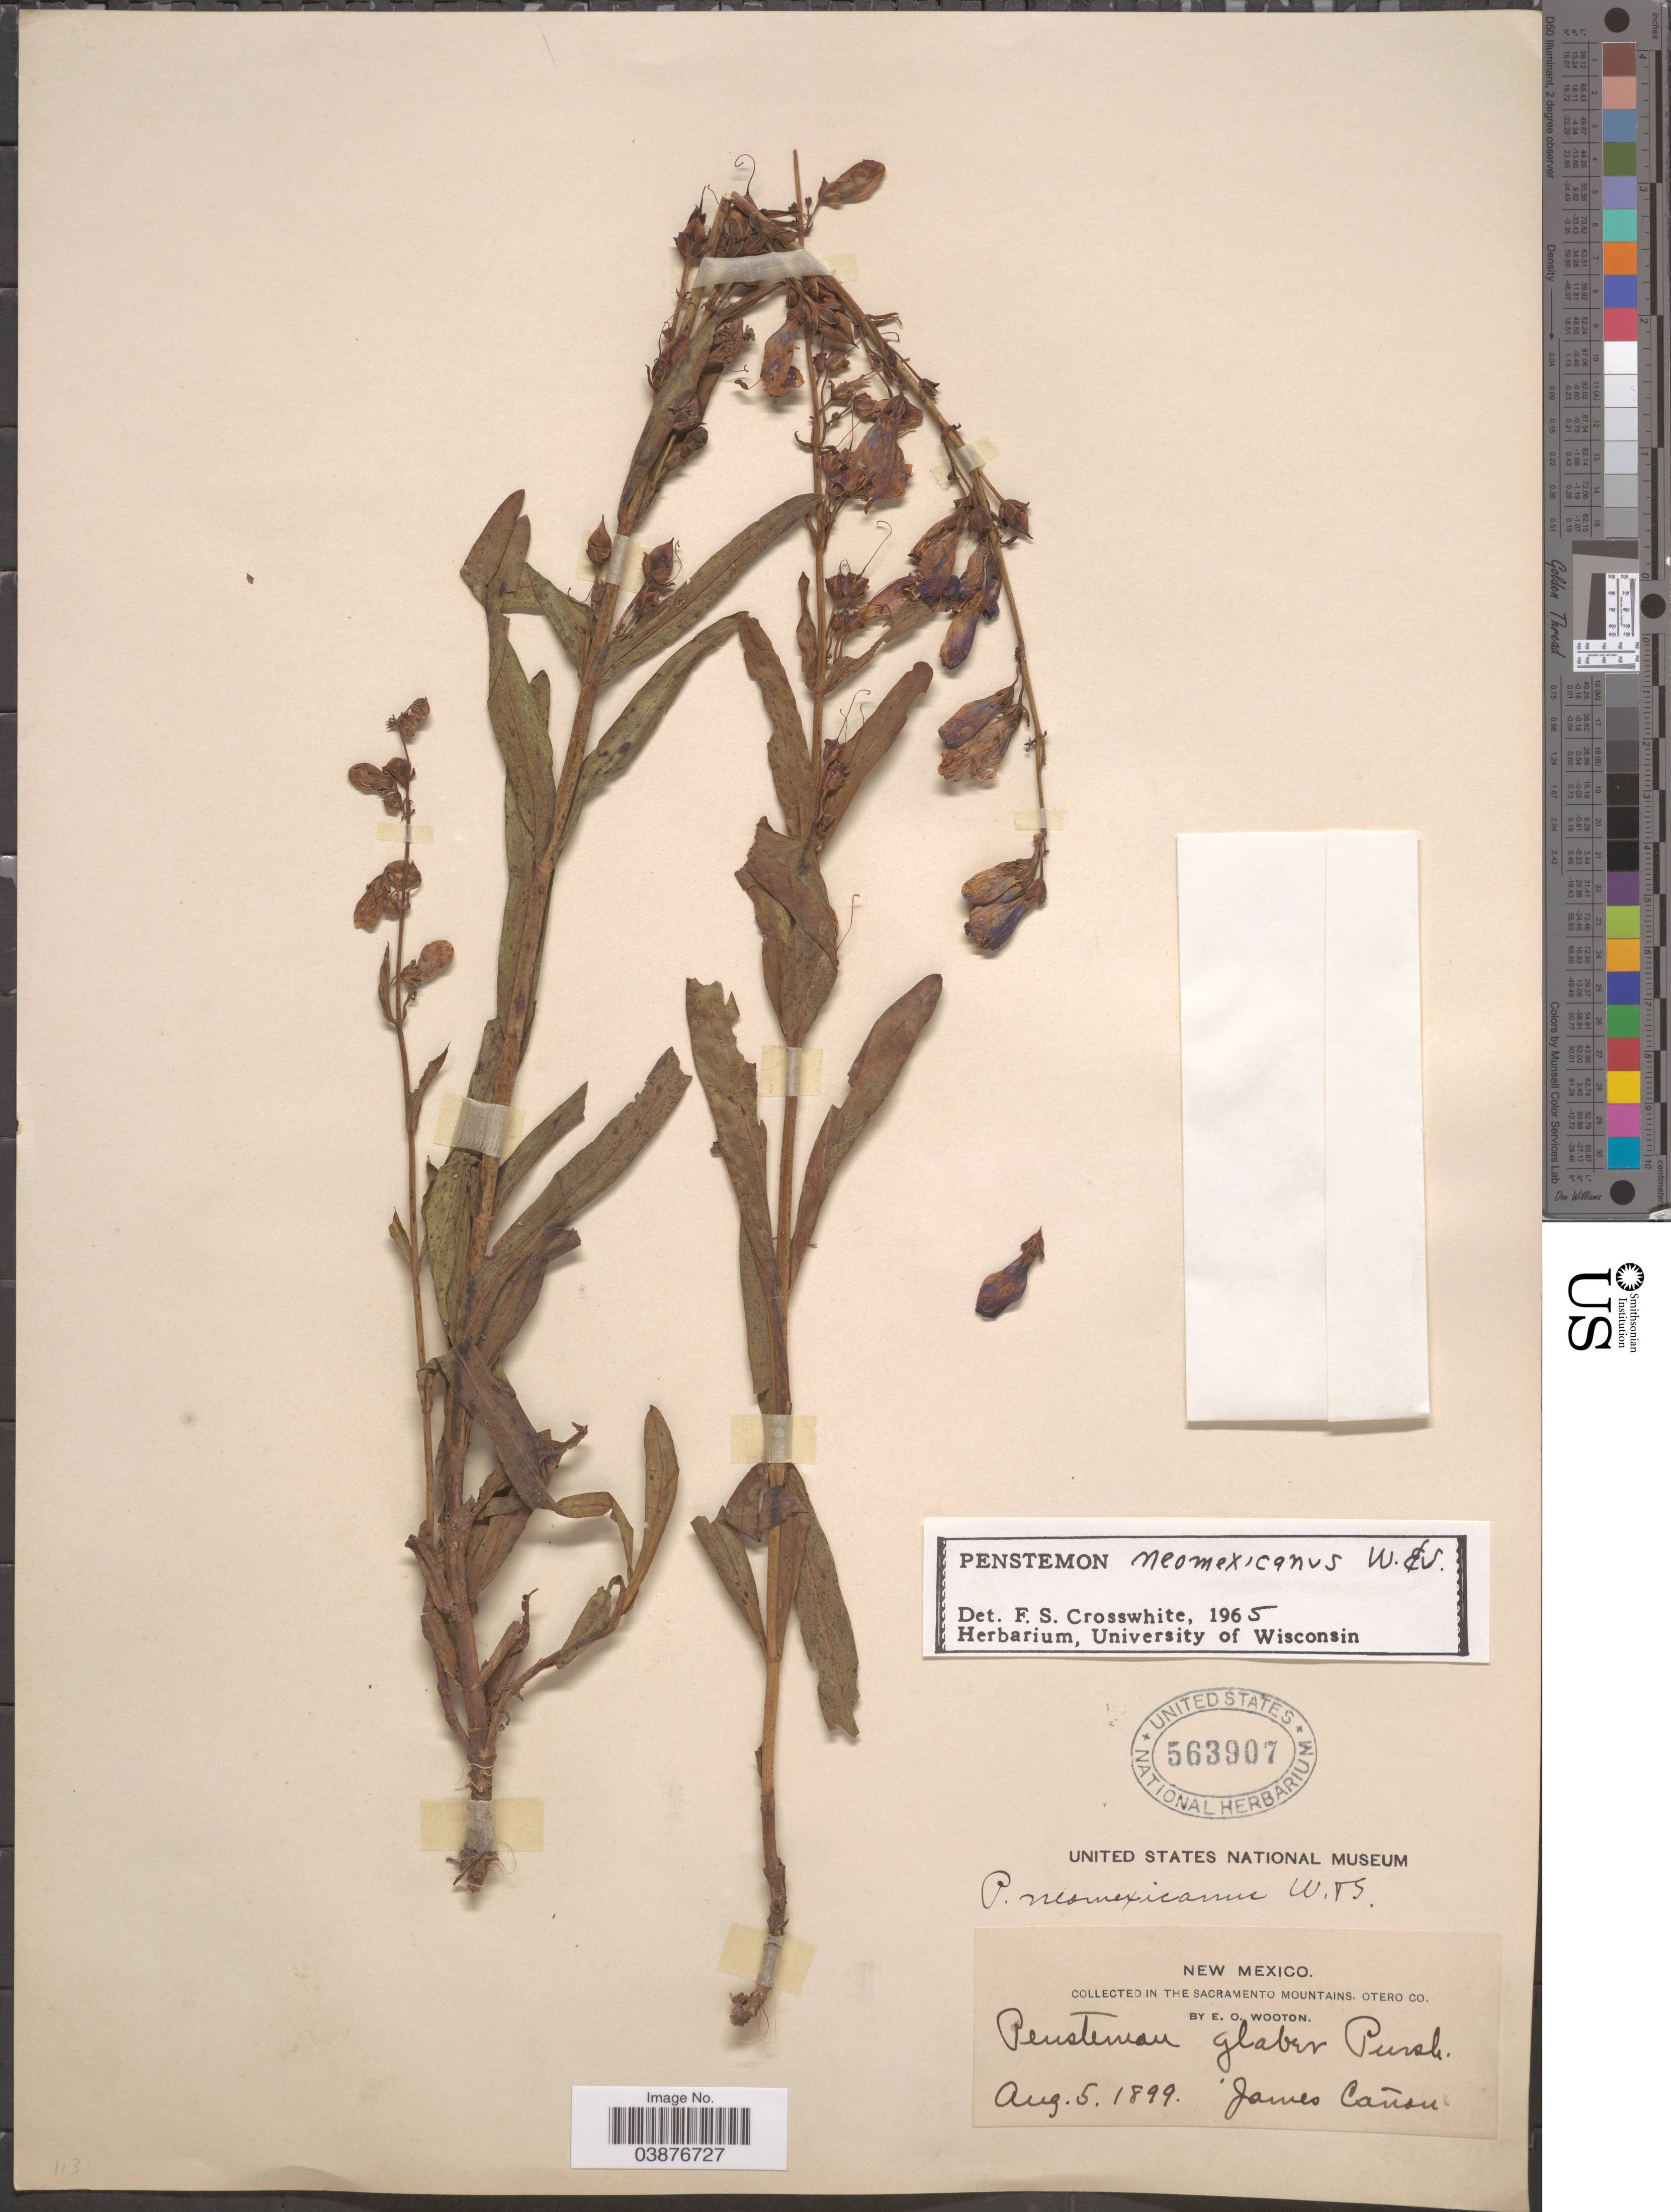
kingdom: Plantae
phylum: Tracheophyta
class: Magnoliopsida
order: Lamiales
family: Plantaginaceae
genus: Penstemon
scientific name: Penstemon neomexicanus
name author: Wooton & Standl.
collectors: E. O. Wooton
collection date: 1899-08-05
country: United States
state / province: New Mexico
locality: In the Sacramento Mountains, Otero Co. James Cañon.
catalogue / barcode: US 563907